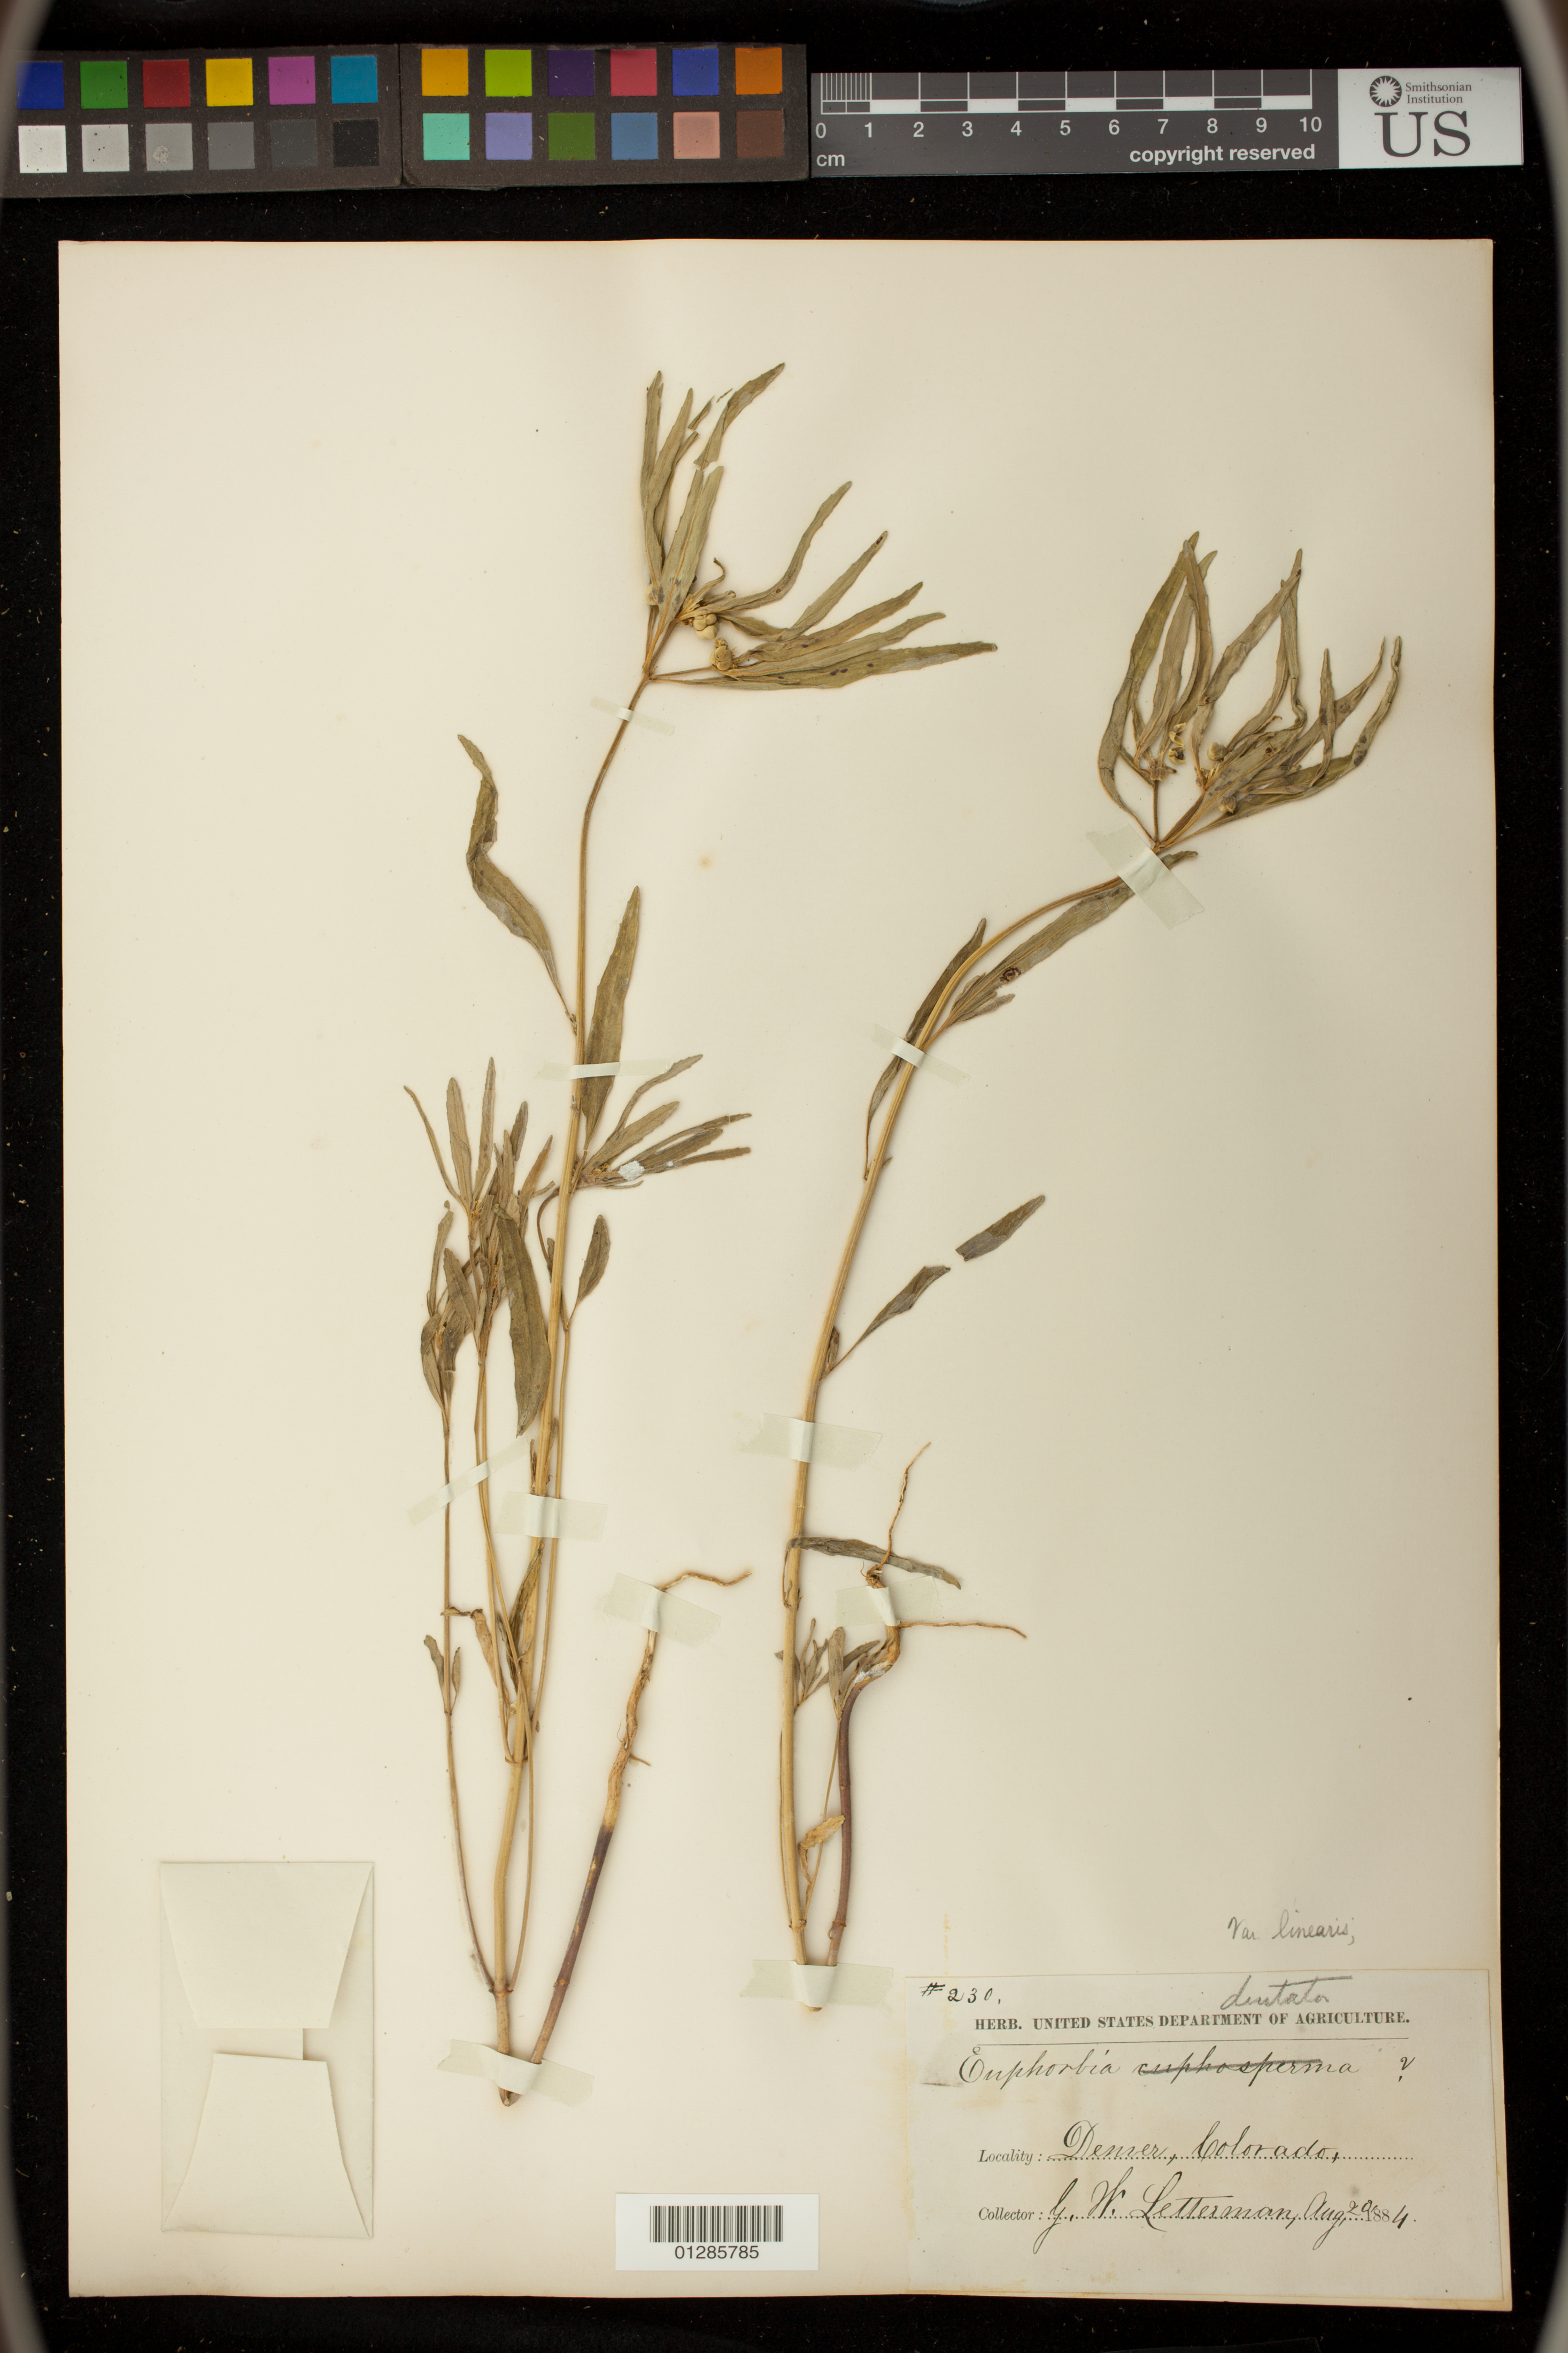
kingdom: Plantae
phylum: Tracheophyta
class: Magnoliopsida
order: Malpighiales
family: Euphorbiaceae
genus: Euphorbia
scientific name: Euphorbia dentata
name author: Michx.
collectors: G. W. Letterman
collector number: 230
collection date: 1884-08-20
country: United States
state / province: Colorado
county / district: Denver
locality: Denver